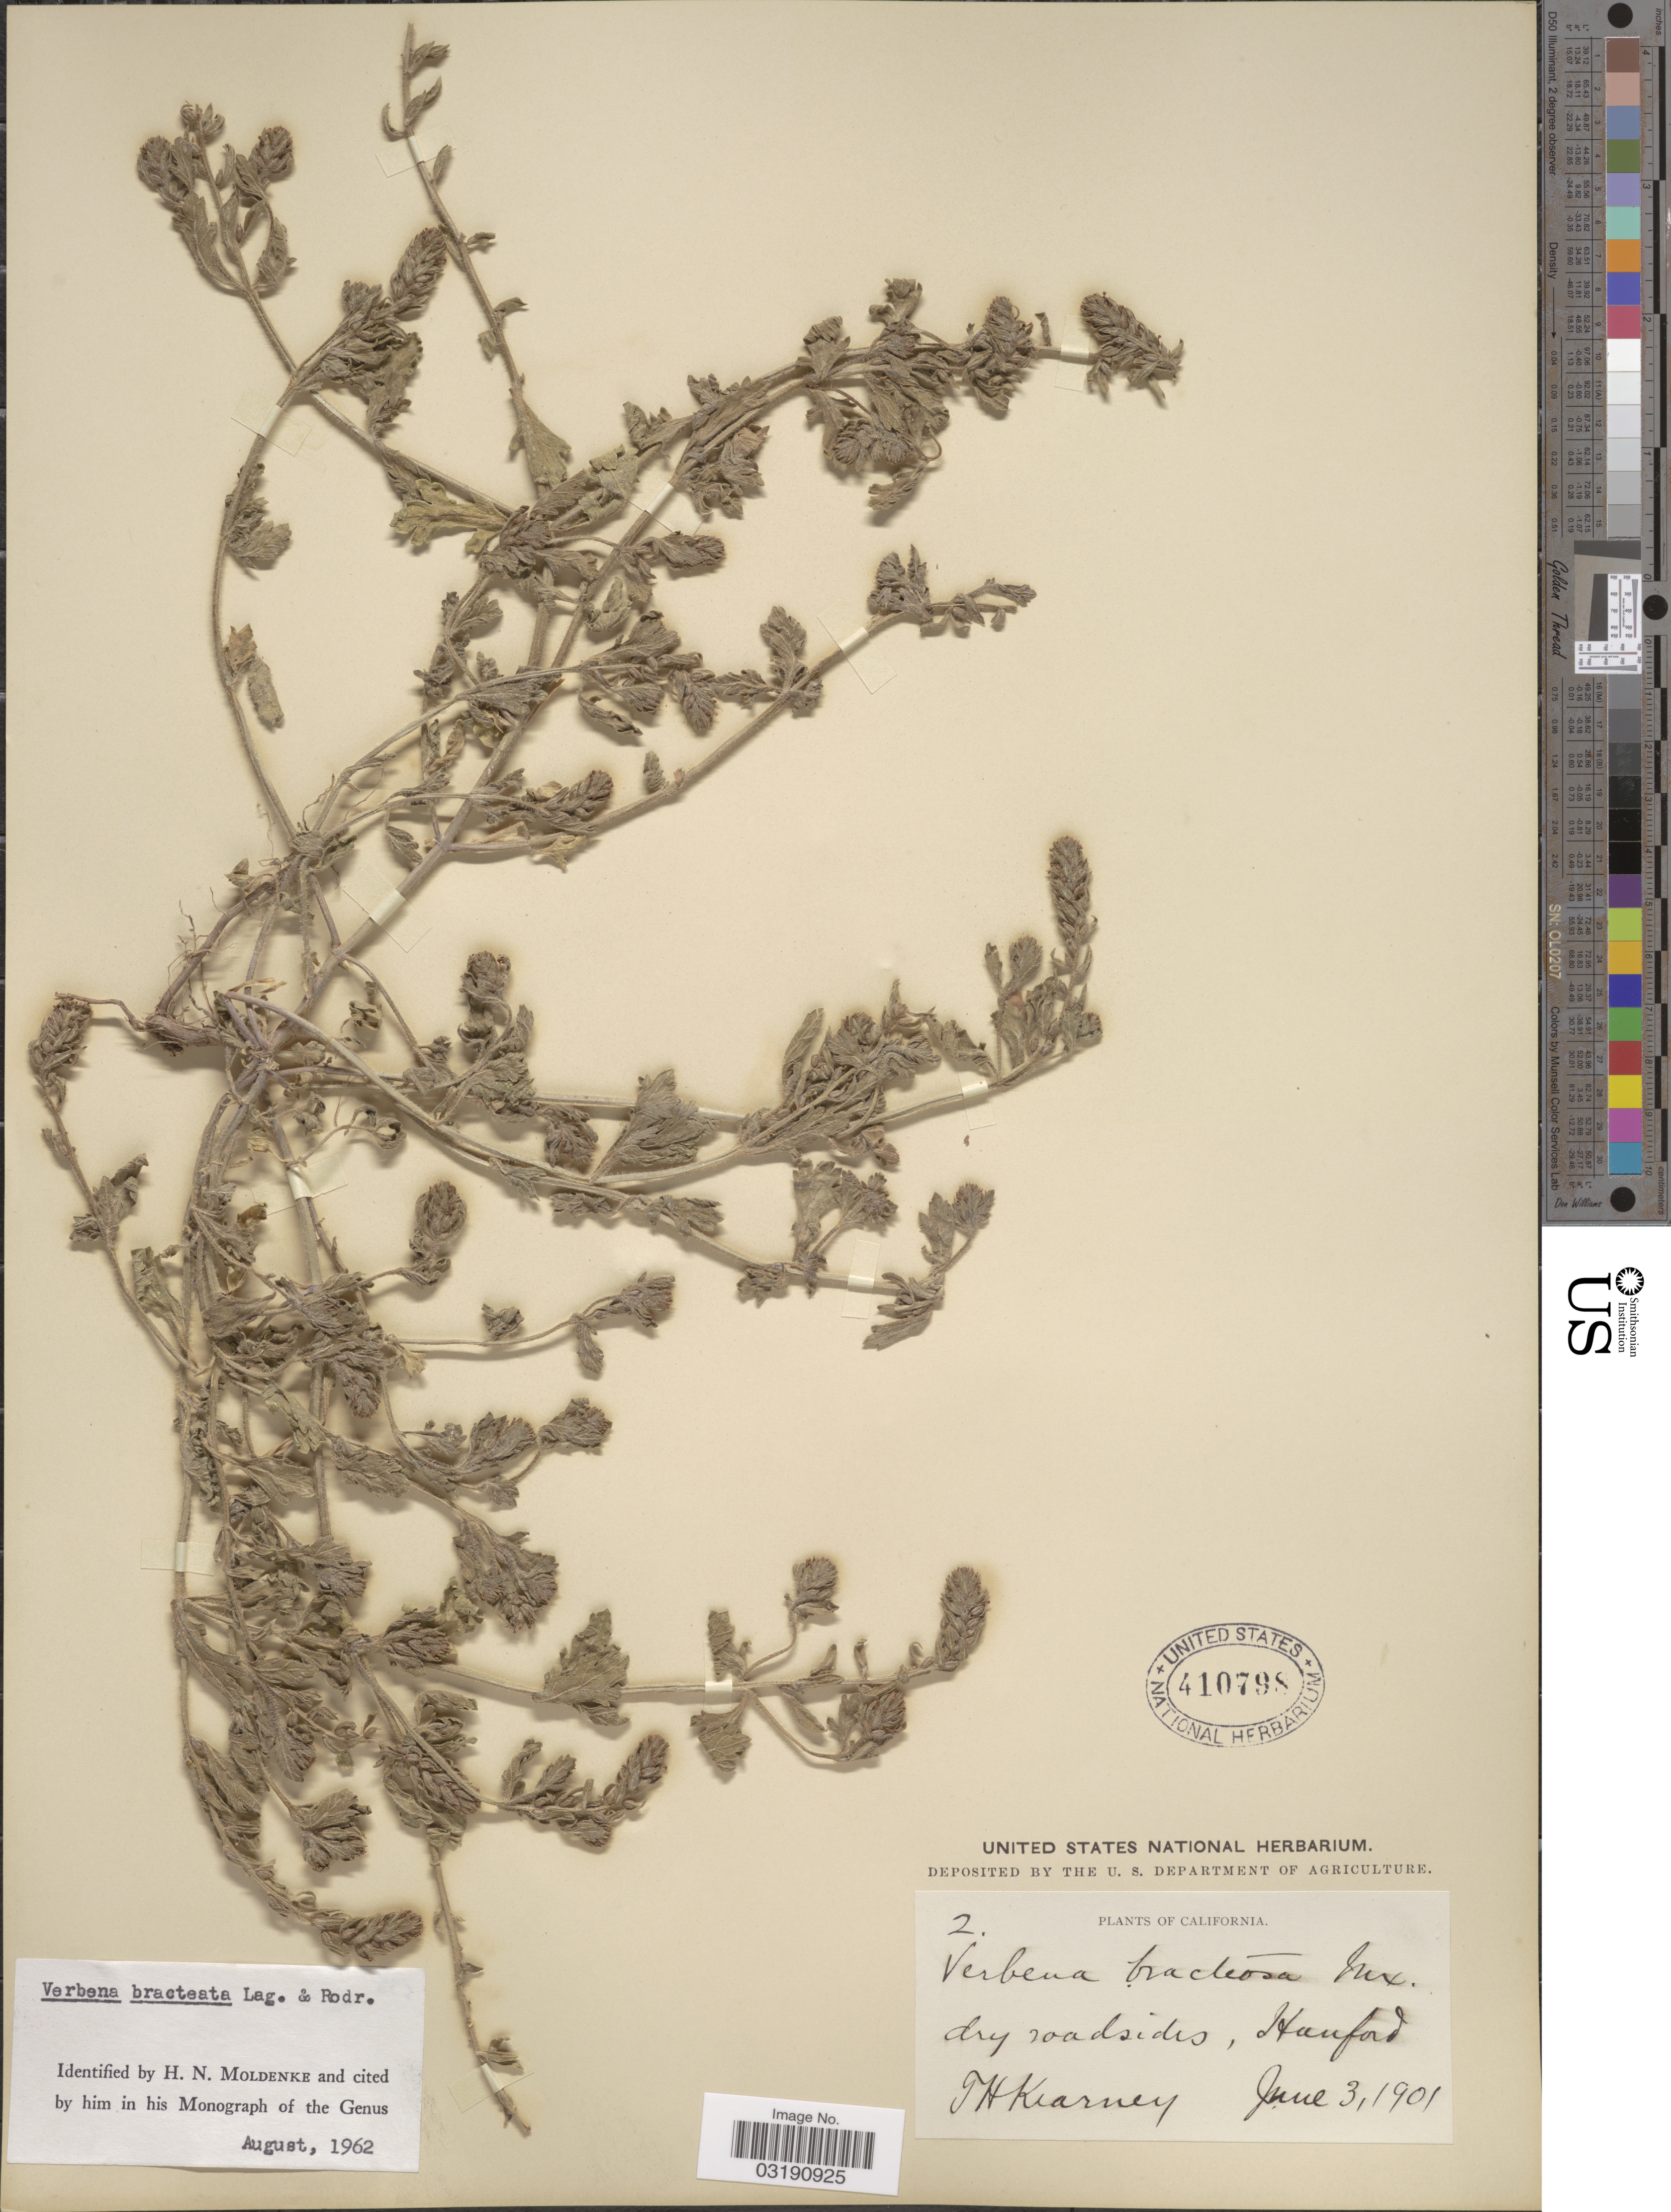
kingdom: Plantae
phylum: Tracheophyta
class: Magnoliopsida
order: Lamiales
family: Verbenaceae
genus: Verbena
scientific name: Verbena bracteata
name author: Cav. ex Lag. & Rodr.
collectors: T. H. Kearney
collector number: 2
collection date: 1901-06-03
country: United States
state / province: California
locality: Hanford.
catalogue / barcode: US 410798